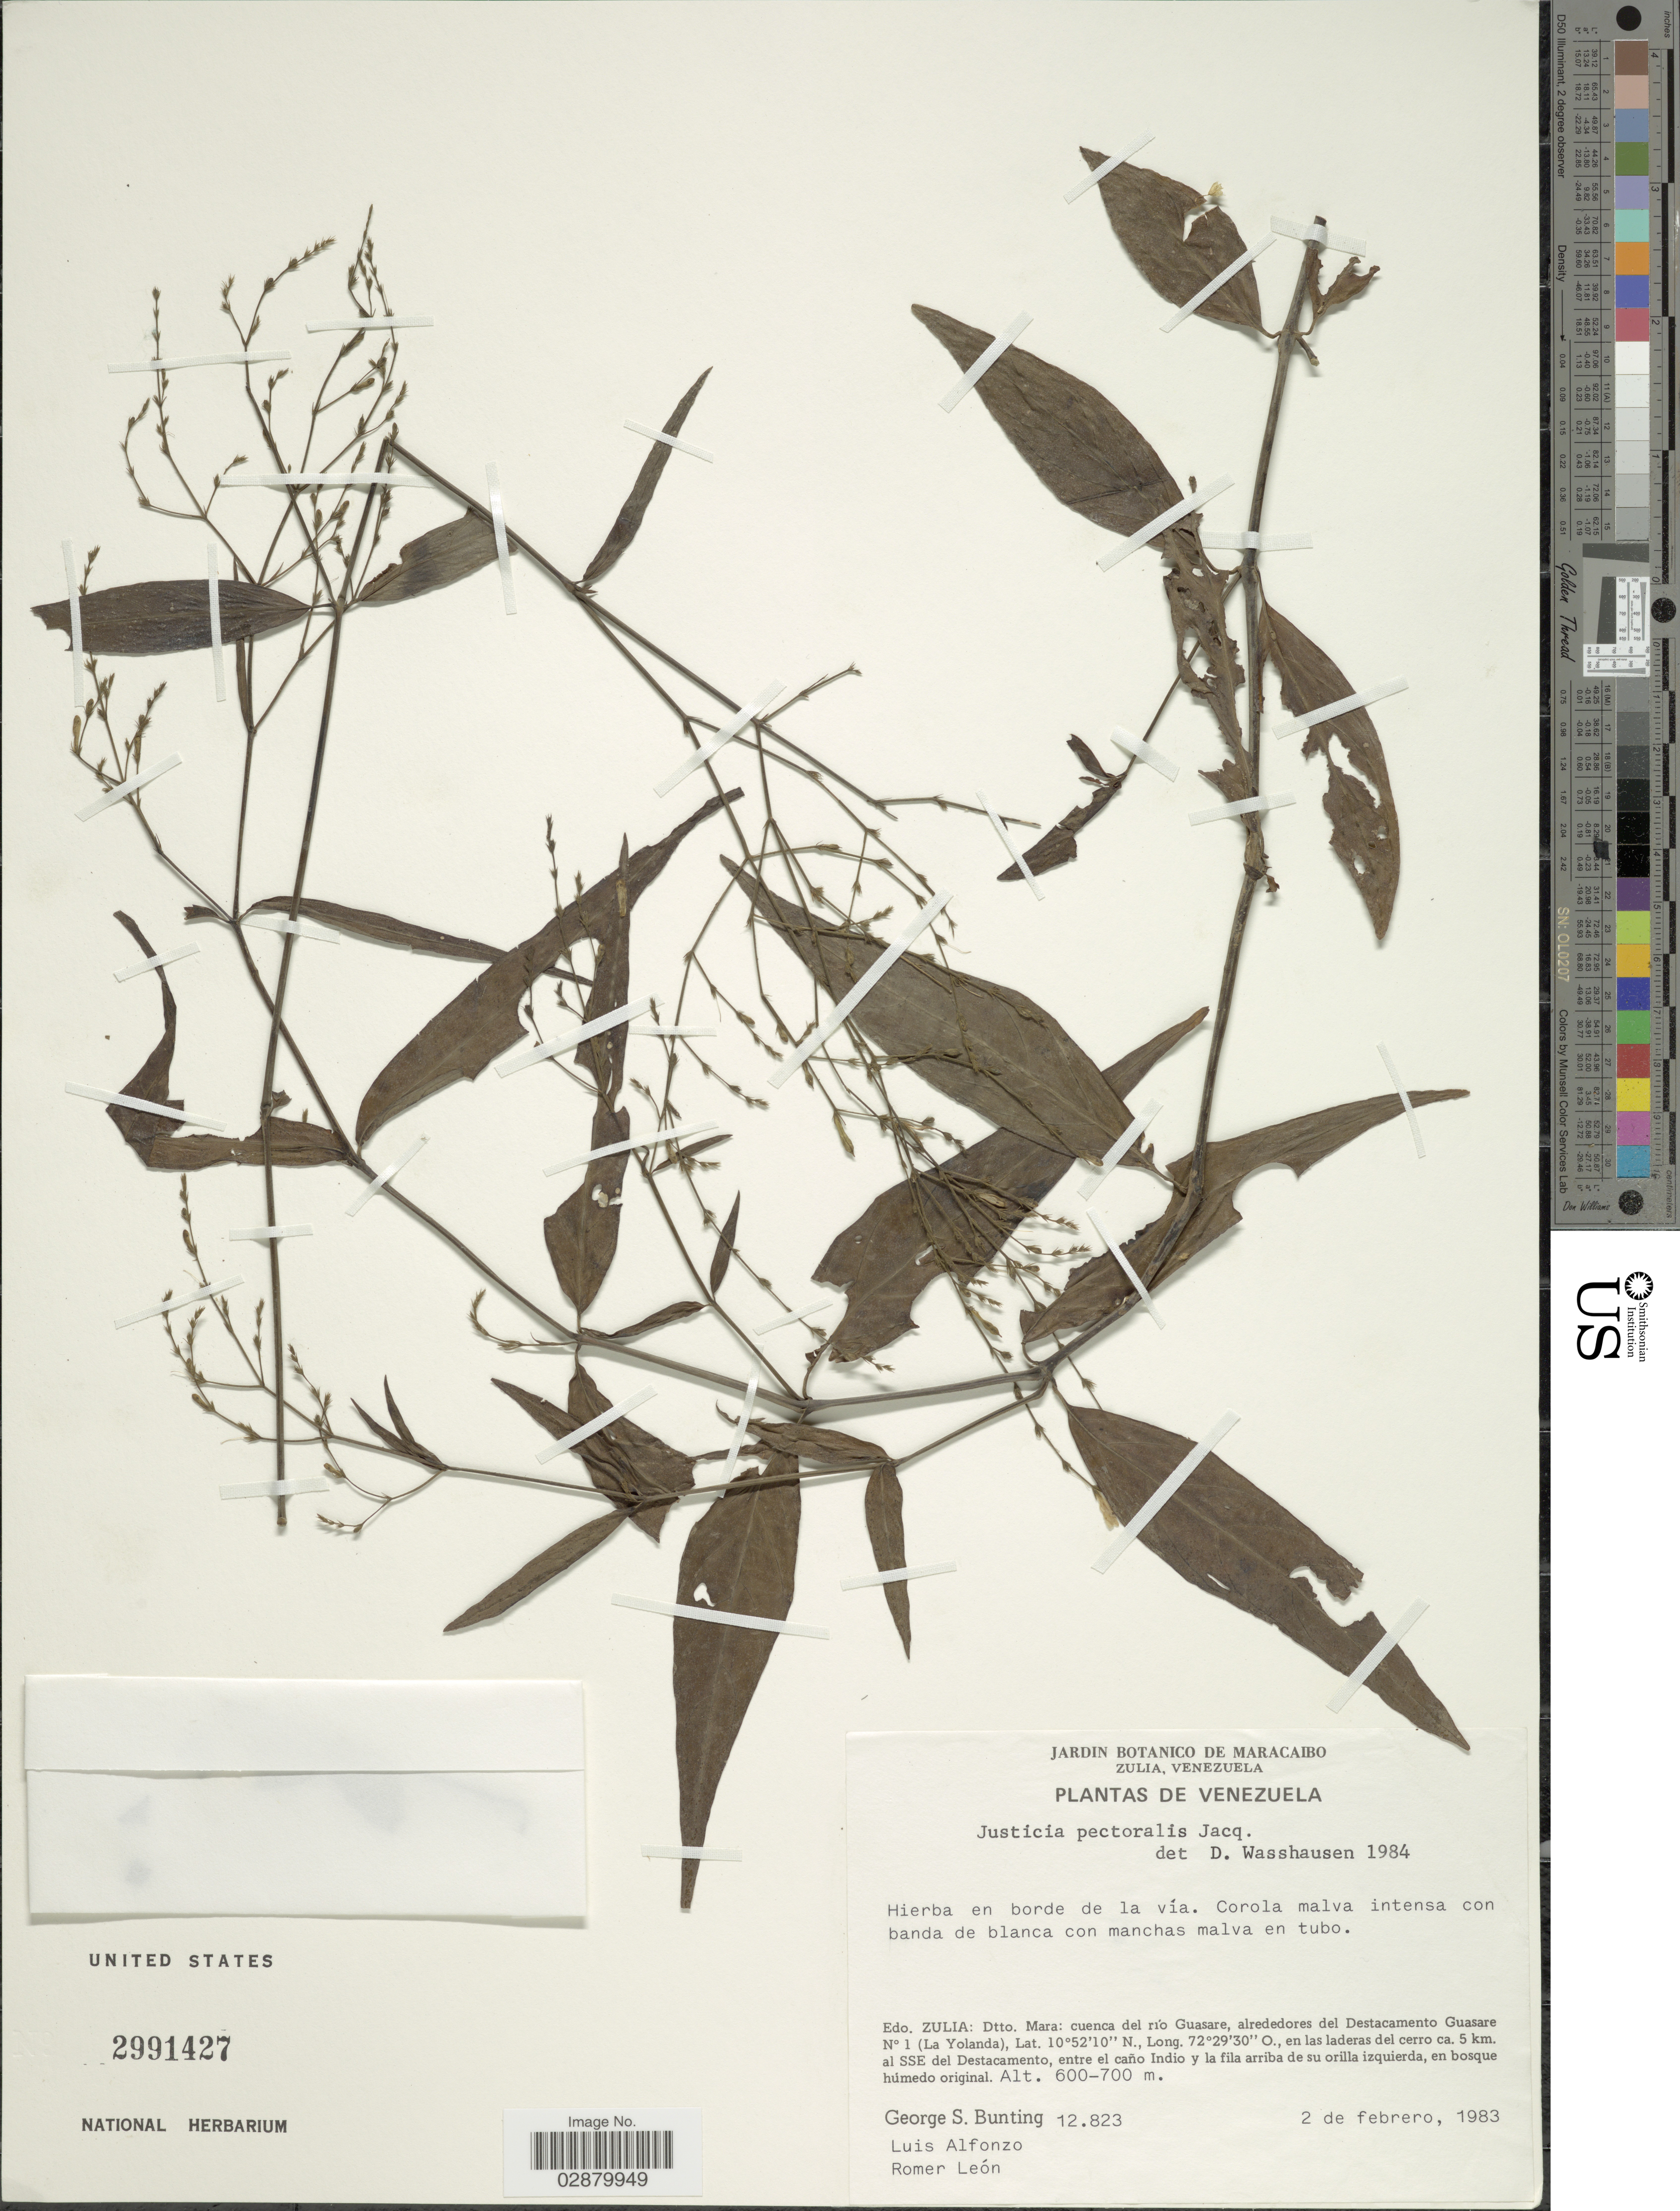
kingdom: Plantae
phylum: Tracheophyta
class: Magnoliopsida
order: Lamiales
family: Acanthaceae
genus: Justicia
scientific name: Justicia pectoralis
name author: Jacq.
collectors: G. S. Bunting, L. Alfonzo & R. León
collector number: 12823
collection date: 1983-02-02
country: Venezuela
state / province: Zulia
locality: Dtto. Mara: cuenca del río Guasare, alrededores del Destacamento Guasare N° 1 (La Yolanda), en las cerro ca. 5 km. al SSE del Destacamento, entre el caño Indio y la fila arriba de sur orilla izquierda.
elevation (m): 600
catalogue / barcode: US 2991427